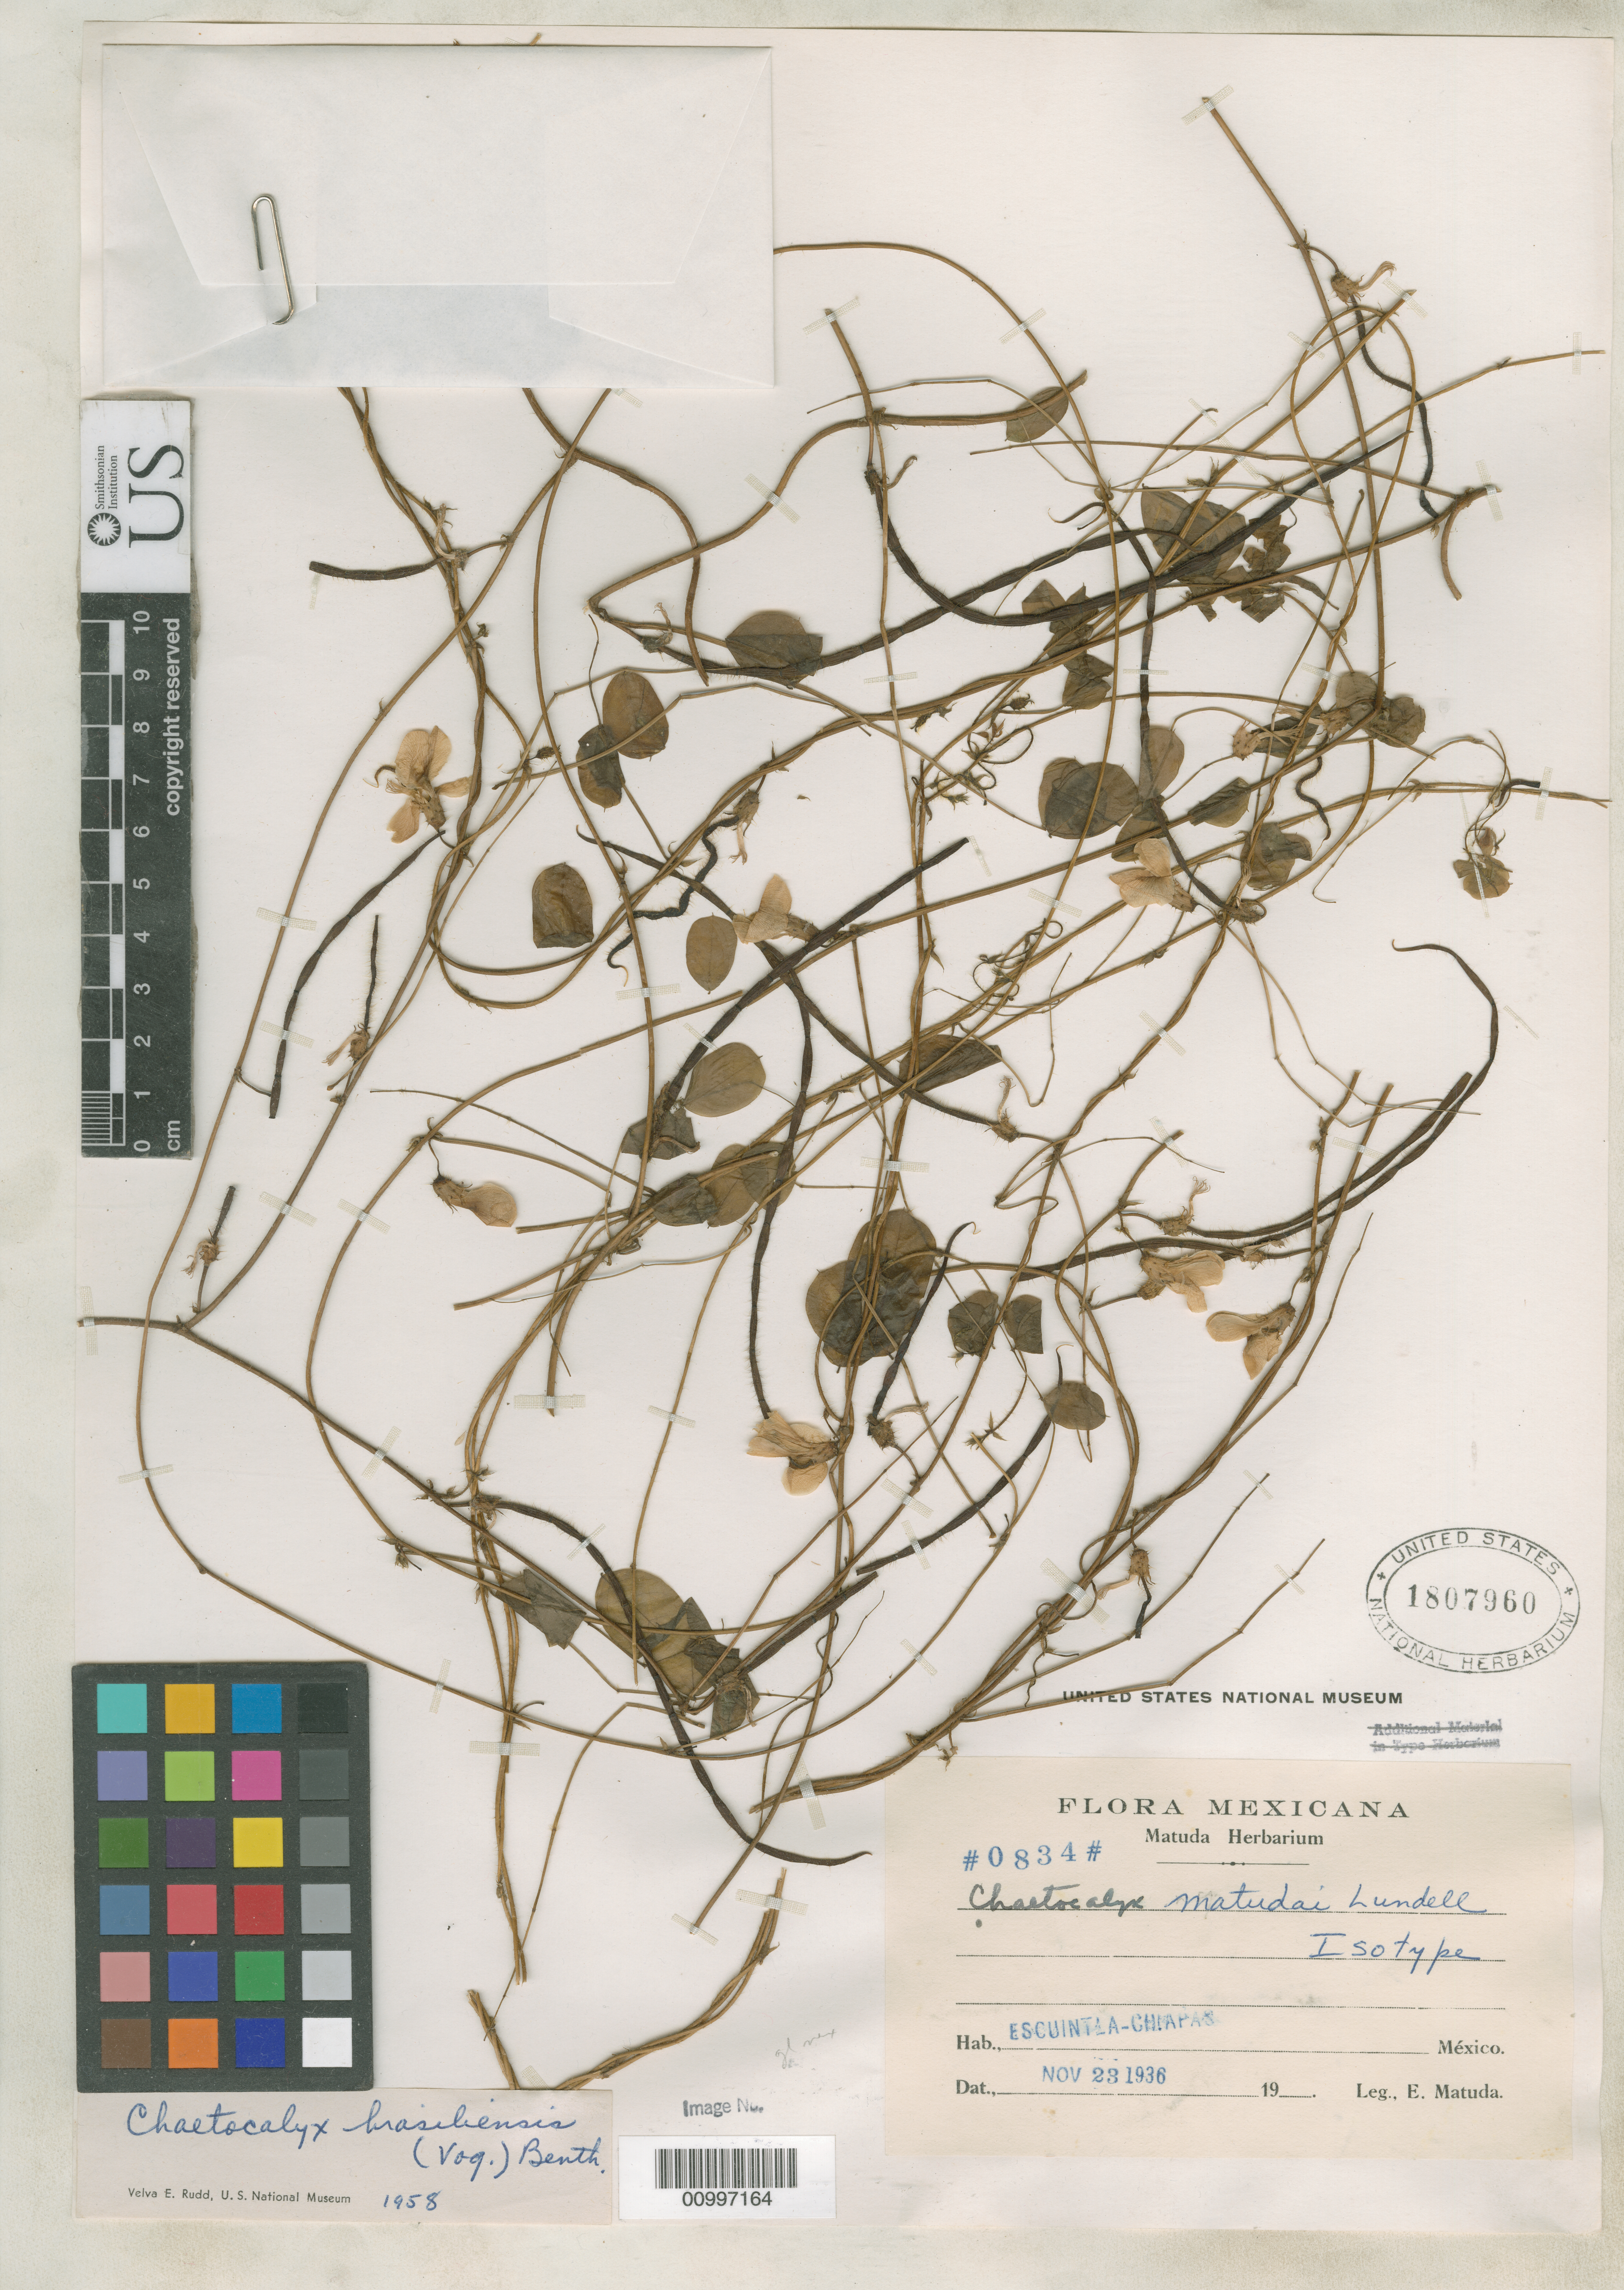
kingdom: Plantae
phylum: Tracheophyta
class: Magnoliopsida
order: Fabales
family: Fabaceae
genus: Chaetocalyx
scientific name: Chaetocalyx matudae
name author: Lundell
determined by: Rudd, V. E.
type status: Isotype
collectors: E. Matuda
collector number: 834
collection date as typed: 23 Nov 1936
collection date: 1936-11-23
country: Mexico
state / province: Chiapas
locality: Escuintia-Chiapas.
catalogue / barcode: US 1807960